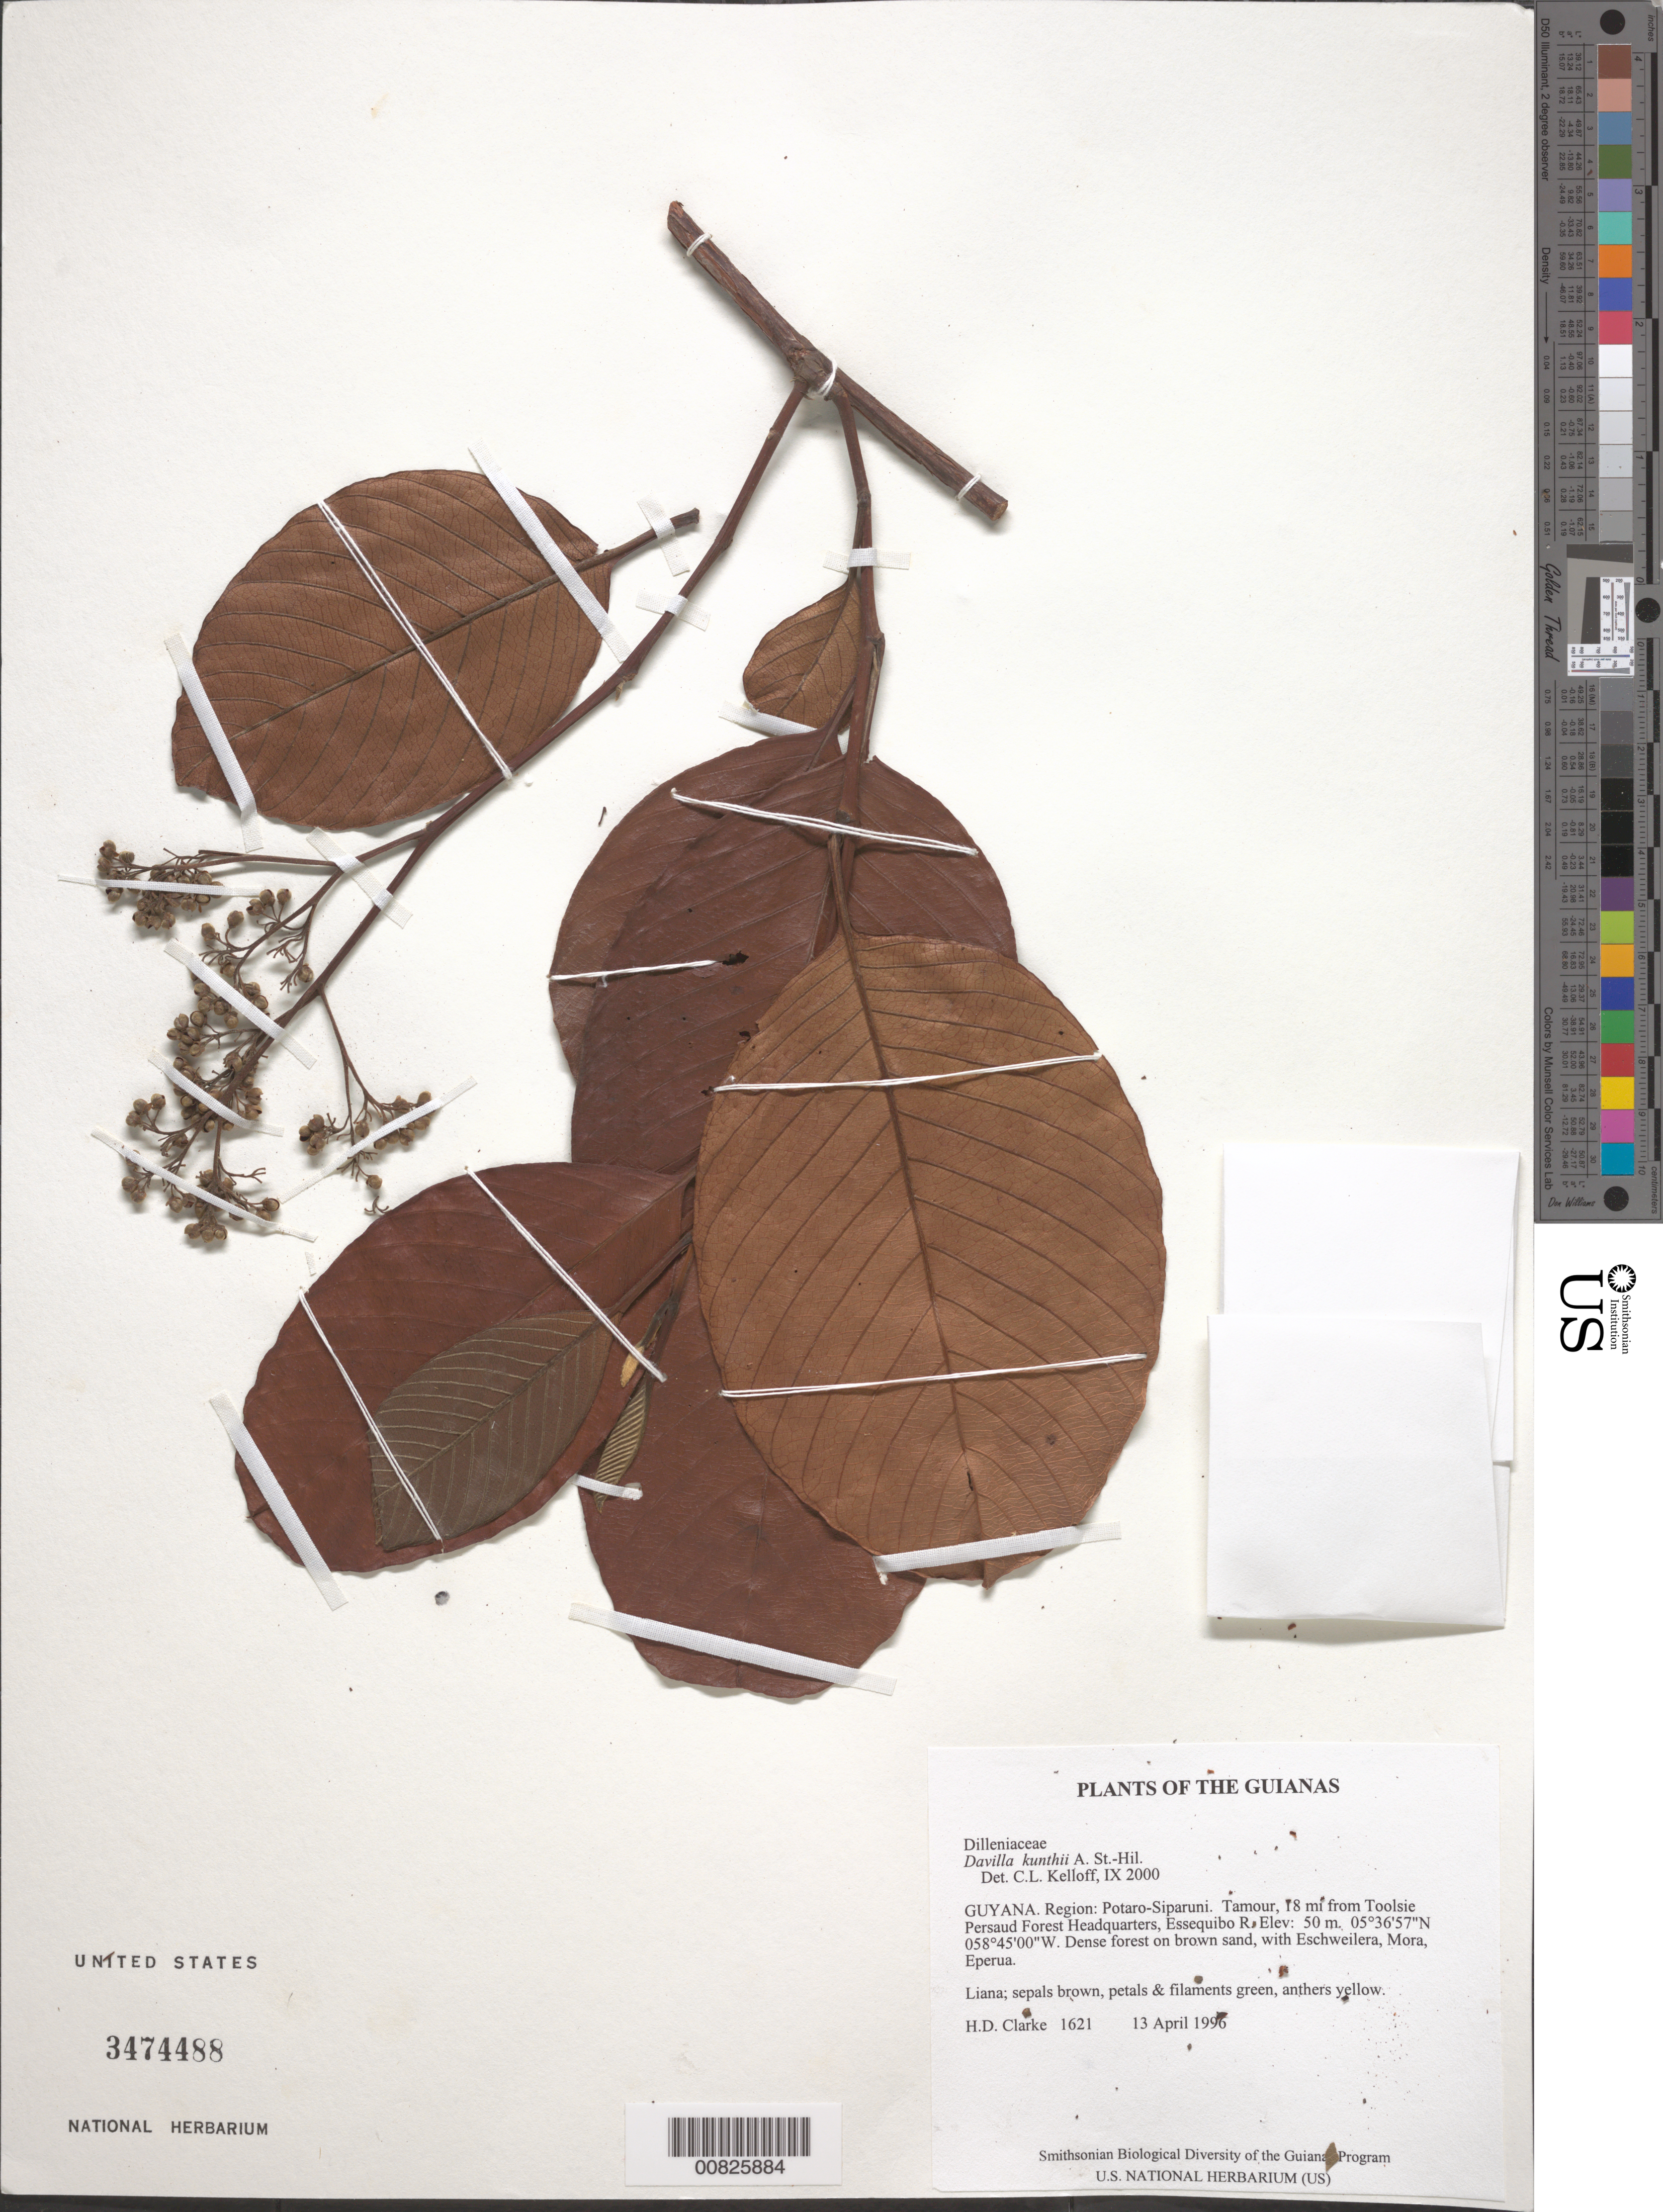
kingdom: Plantae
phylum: Tracheophyta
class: Magnoliopsida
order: Dilleniales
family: Dilleniaceae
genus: Davilla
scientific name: Davilla kunthii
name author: A. St.-Hil.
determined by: Kelloff, Carol L., (US), Smithsonian Institution - National Museum of Natural History (UNITED STATES)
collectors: H. D. Clarke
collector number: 1621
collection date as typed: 13 April 1996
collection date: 1996-04-13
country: Guyana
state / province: Potaro-Siparuni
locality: Tamour, 18 mi from Toolsie Persaud Forest Headquarters, Essequibo R.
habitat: Dense forest on brown sand, with Eschweilera, Mora, Eperua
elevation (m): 50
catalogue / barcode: US 3474488